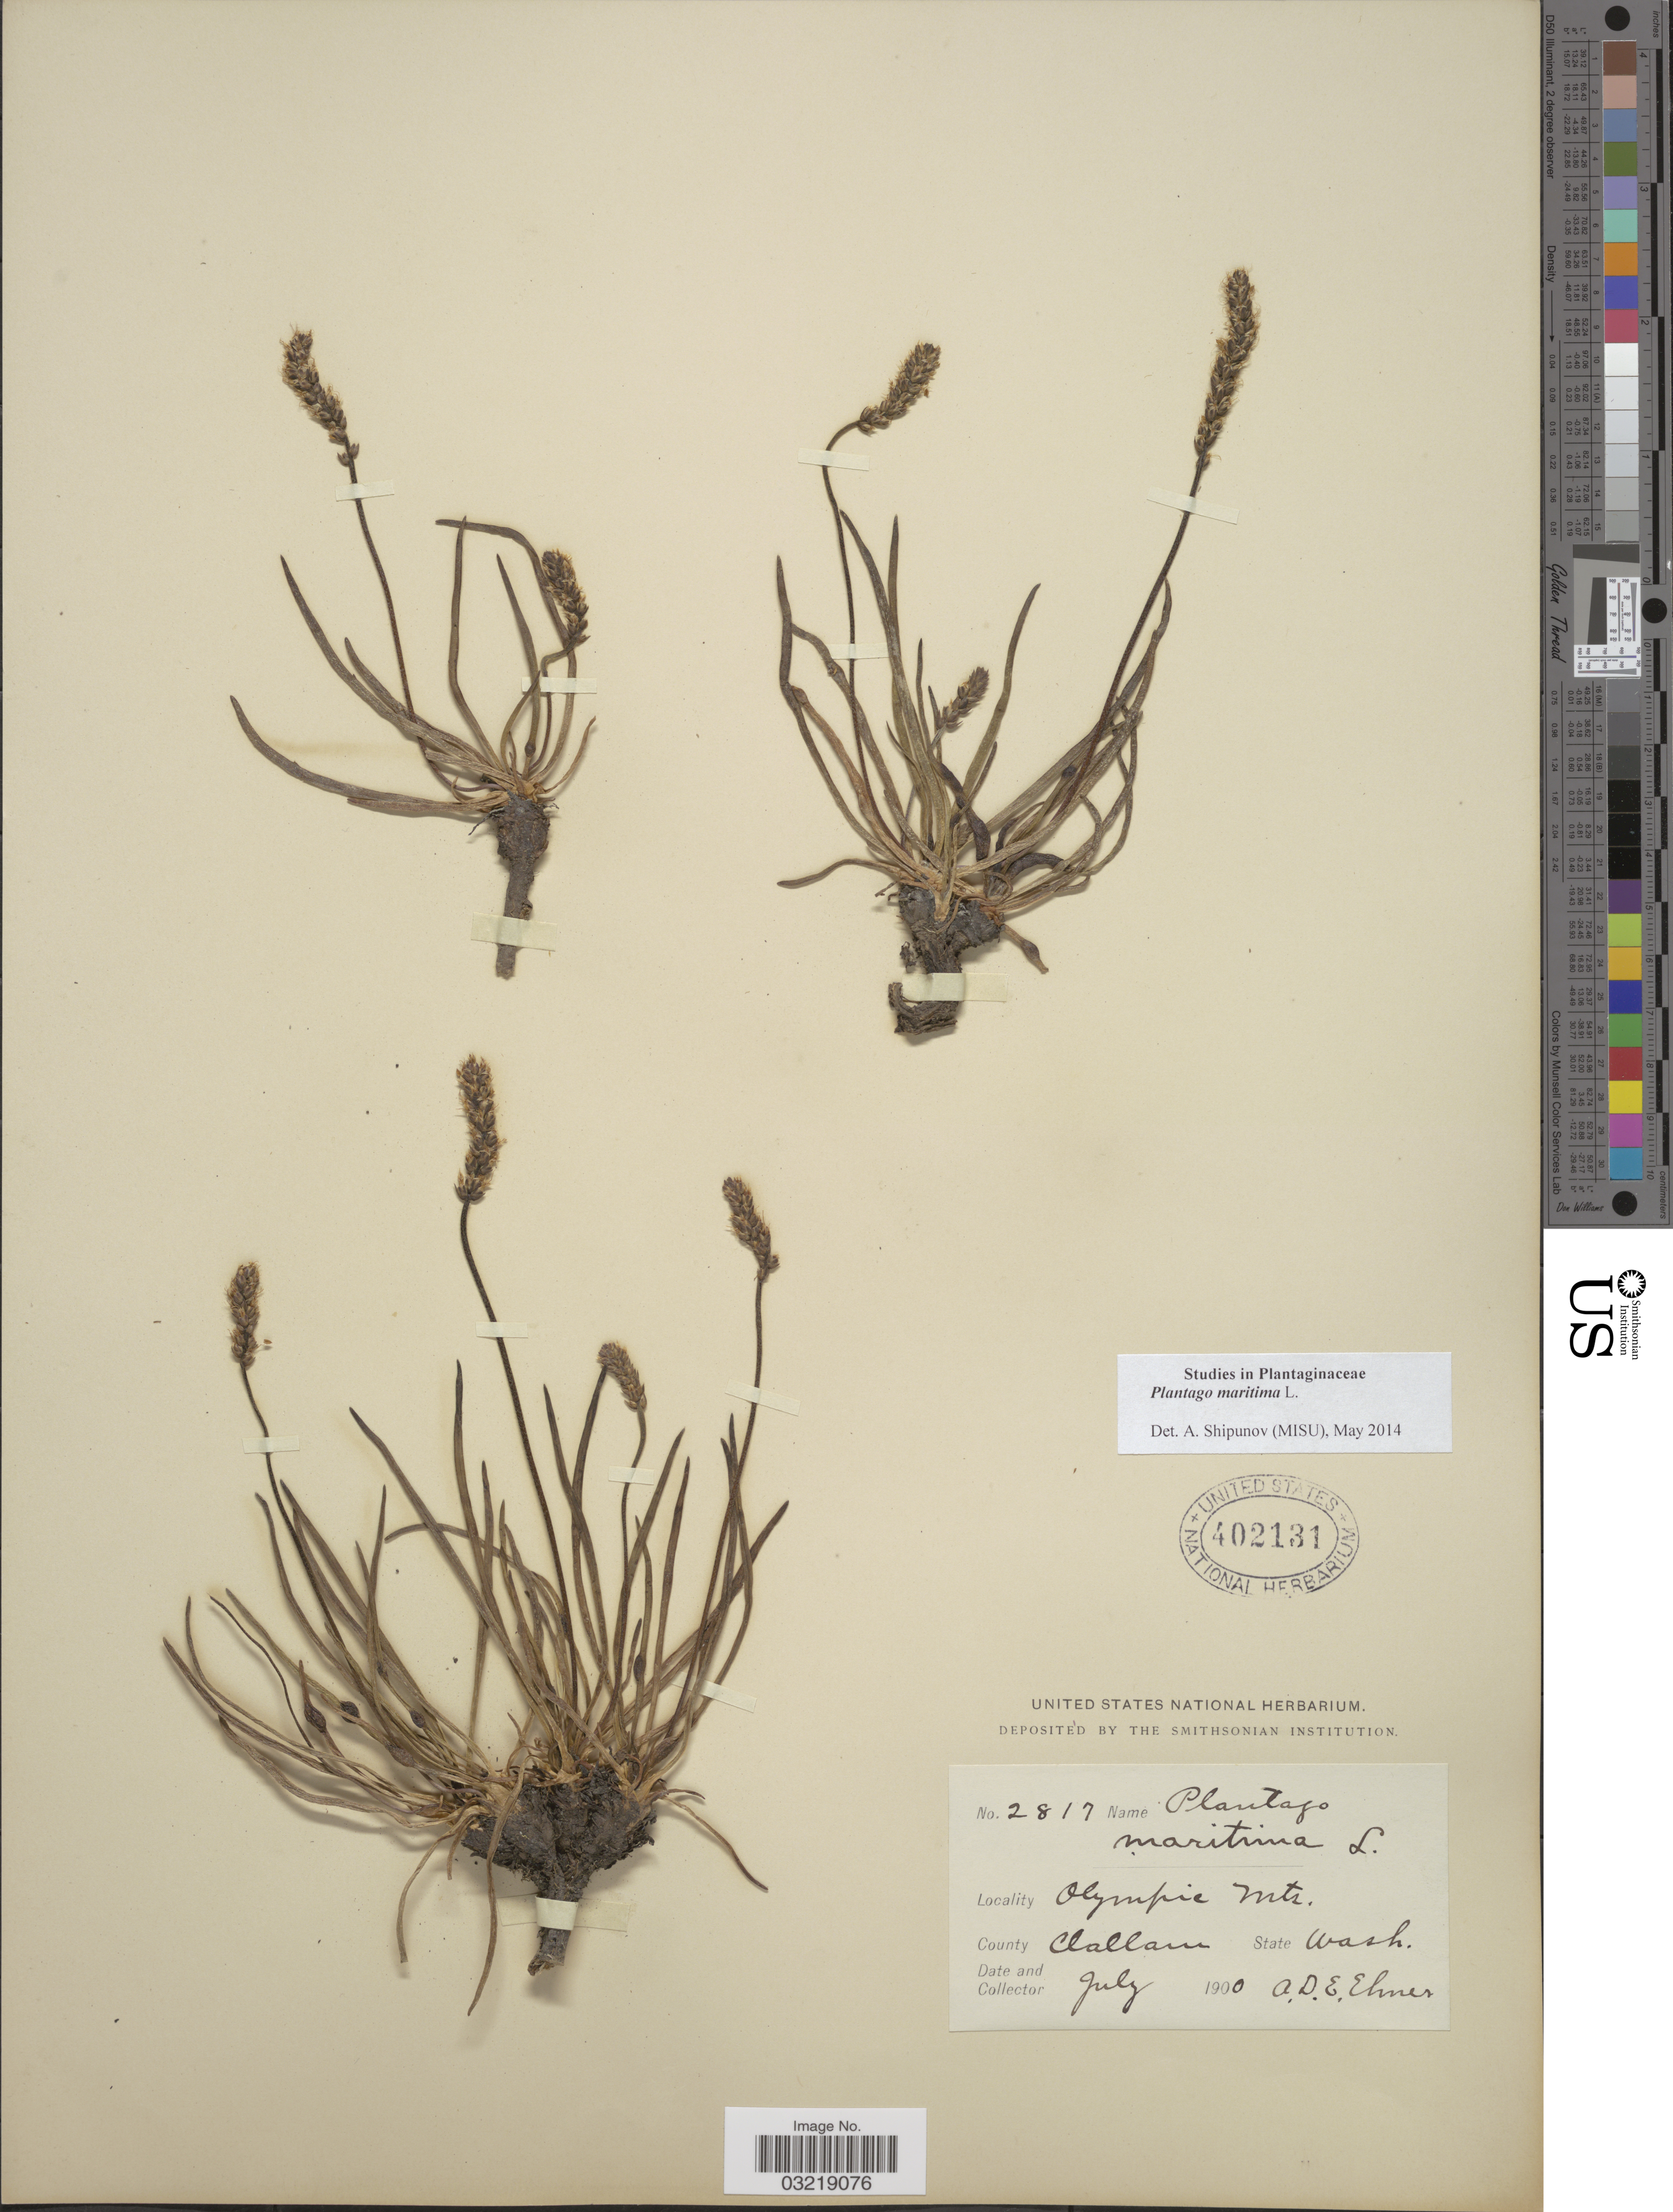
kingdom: Plantae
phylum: Tracheophyta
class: Magnoliopsida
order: Lamiales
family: Plantaginaceae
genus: Plantago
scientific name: Plantago maritima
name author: L.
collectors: A. D. E. Elmer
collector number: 2817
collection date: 1900-07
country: United States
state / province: Washington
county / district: Clallam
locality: Olympic Mts. County Clallam.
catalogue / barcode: US 402131